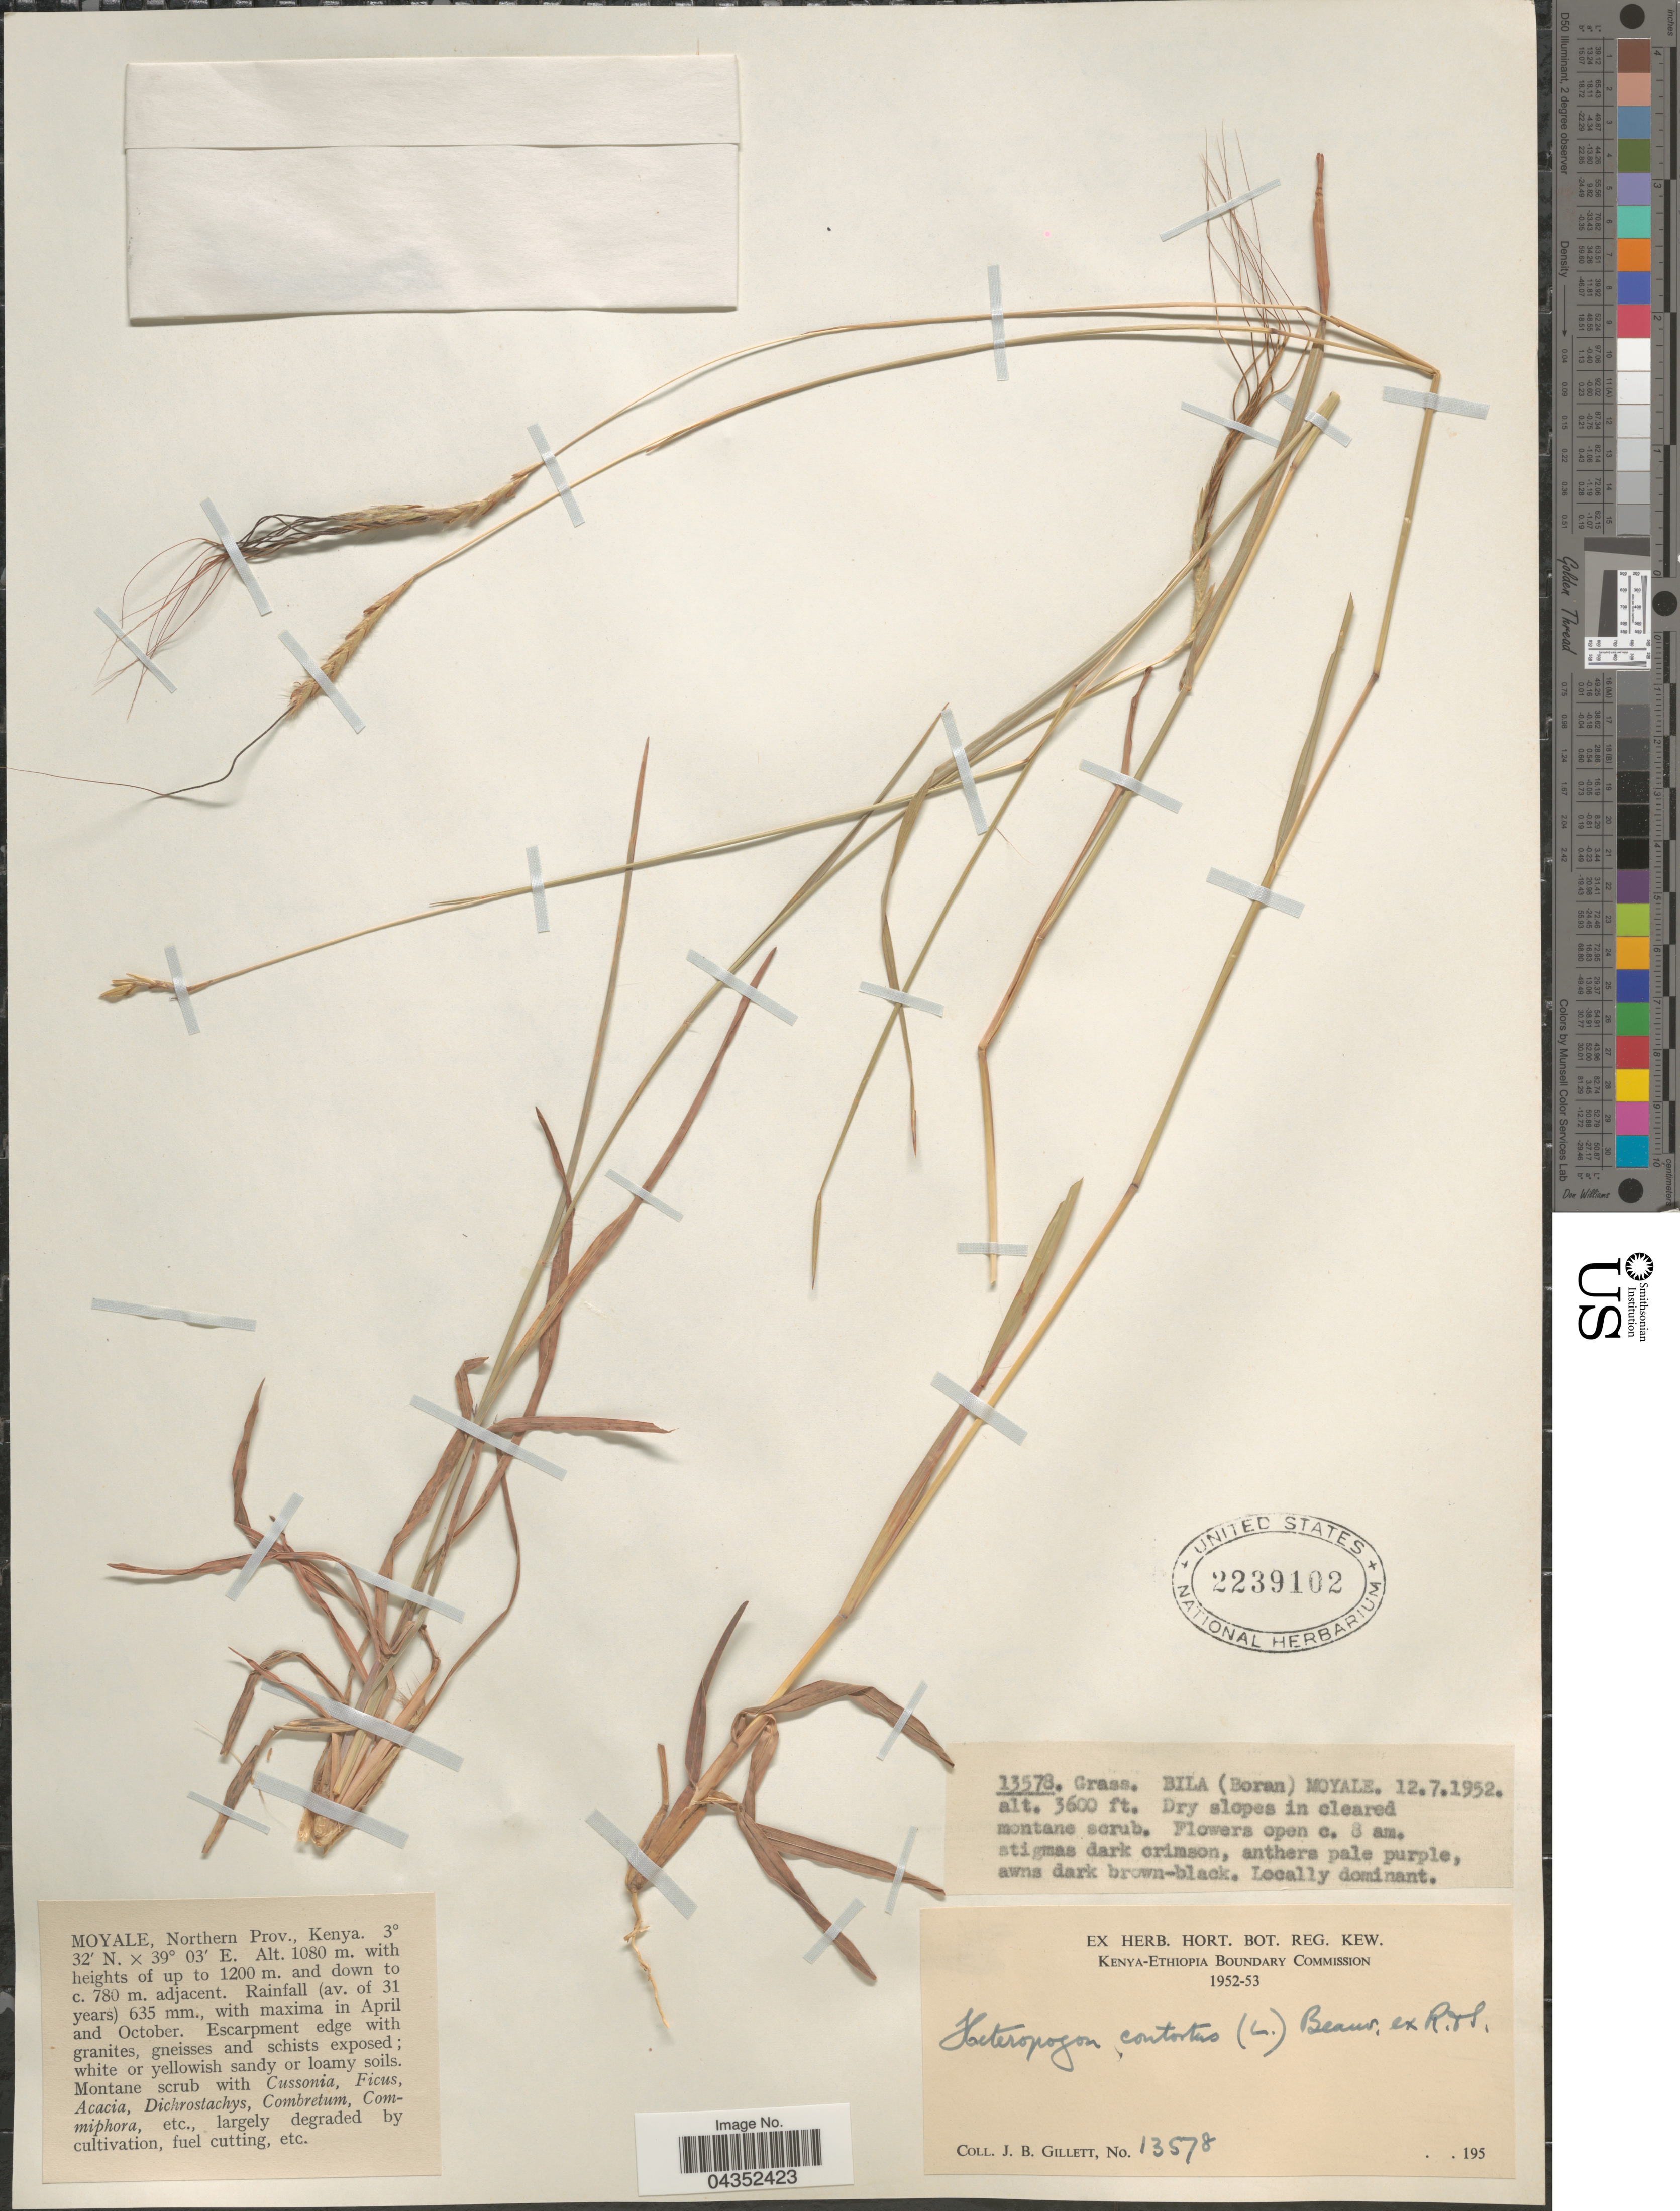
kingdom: Plantae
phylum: Tracheophyta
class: Liliopsida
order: Poales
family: Poaceae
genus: Heteropogon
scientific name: Heteropogon contortus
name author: (L.) P. Beauv. ex Roem. & Schult.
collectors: J. B. Gillett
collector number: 13578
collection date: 1952-07-12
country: Kenya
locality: Bila (Boran) Moyale. Moyale, Northern Prov. Kenya-Ethiopia Boundary Commission 1952-1953.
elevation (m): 1097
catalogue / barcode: US 2239102